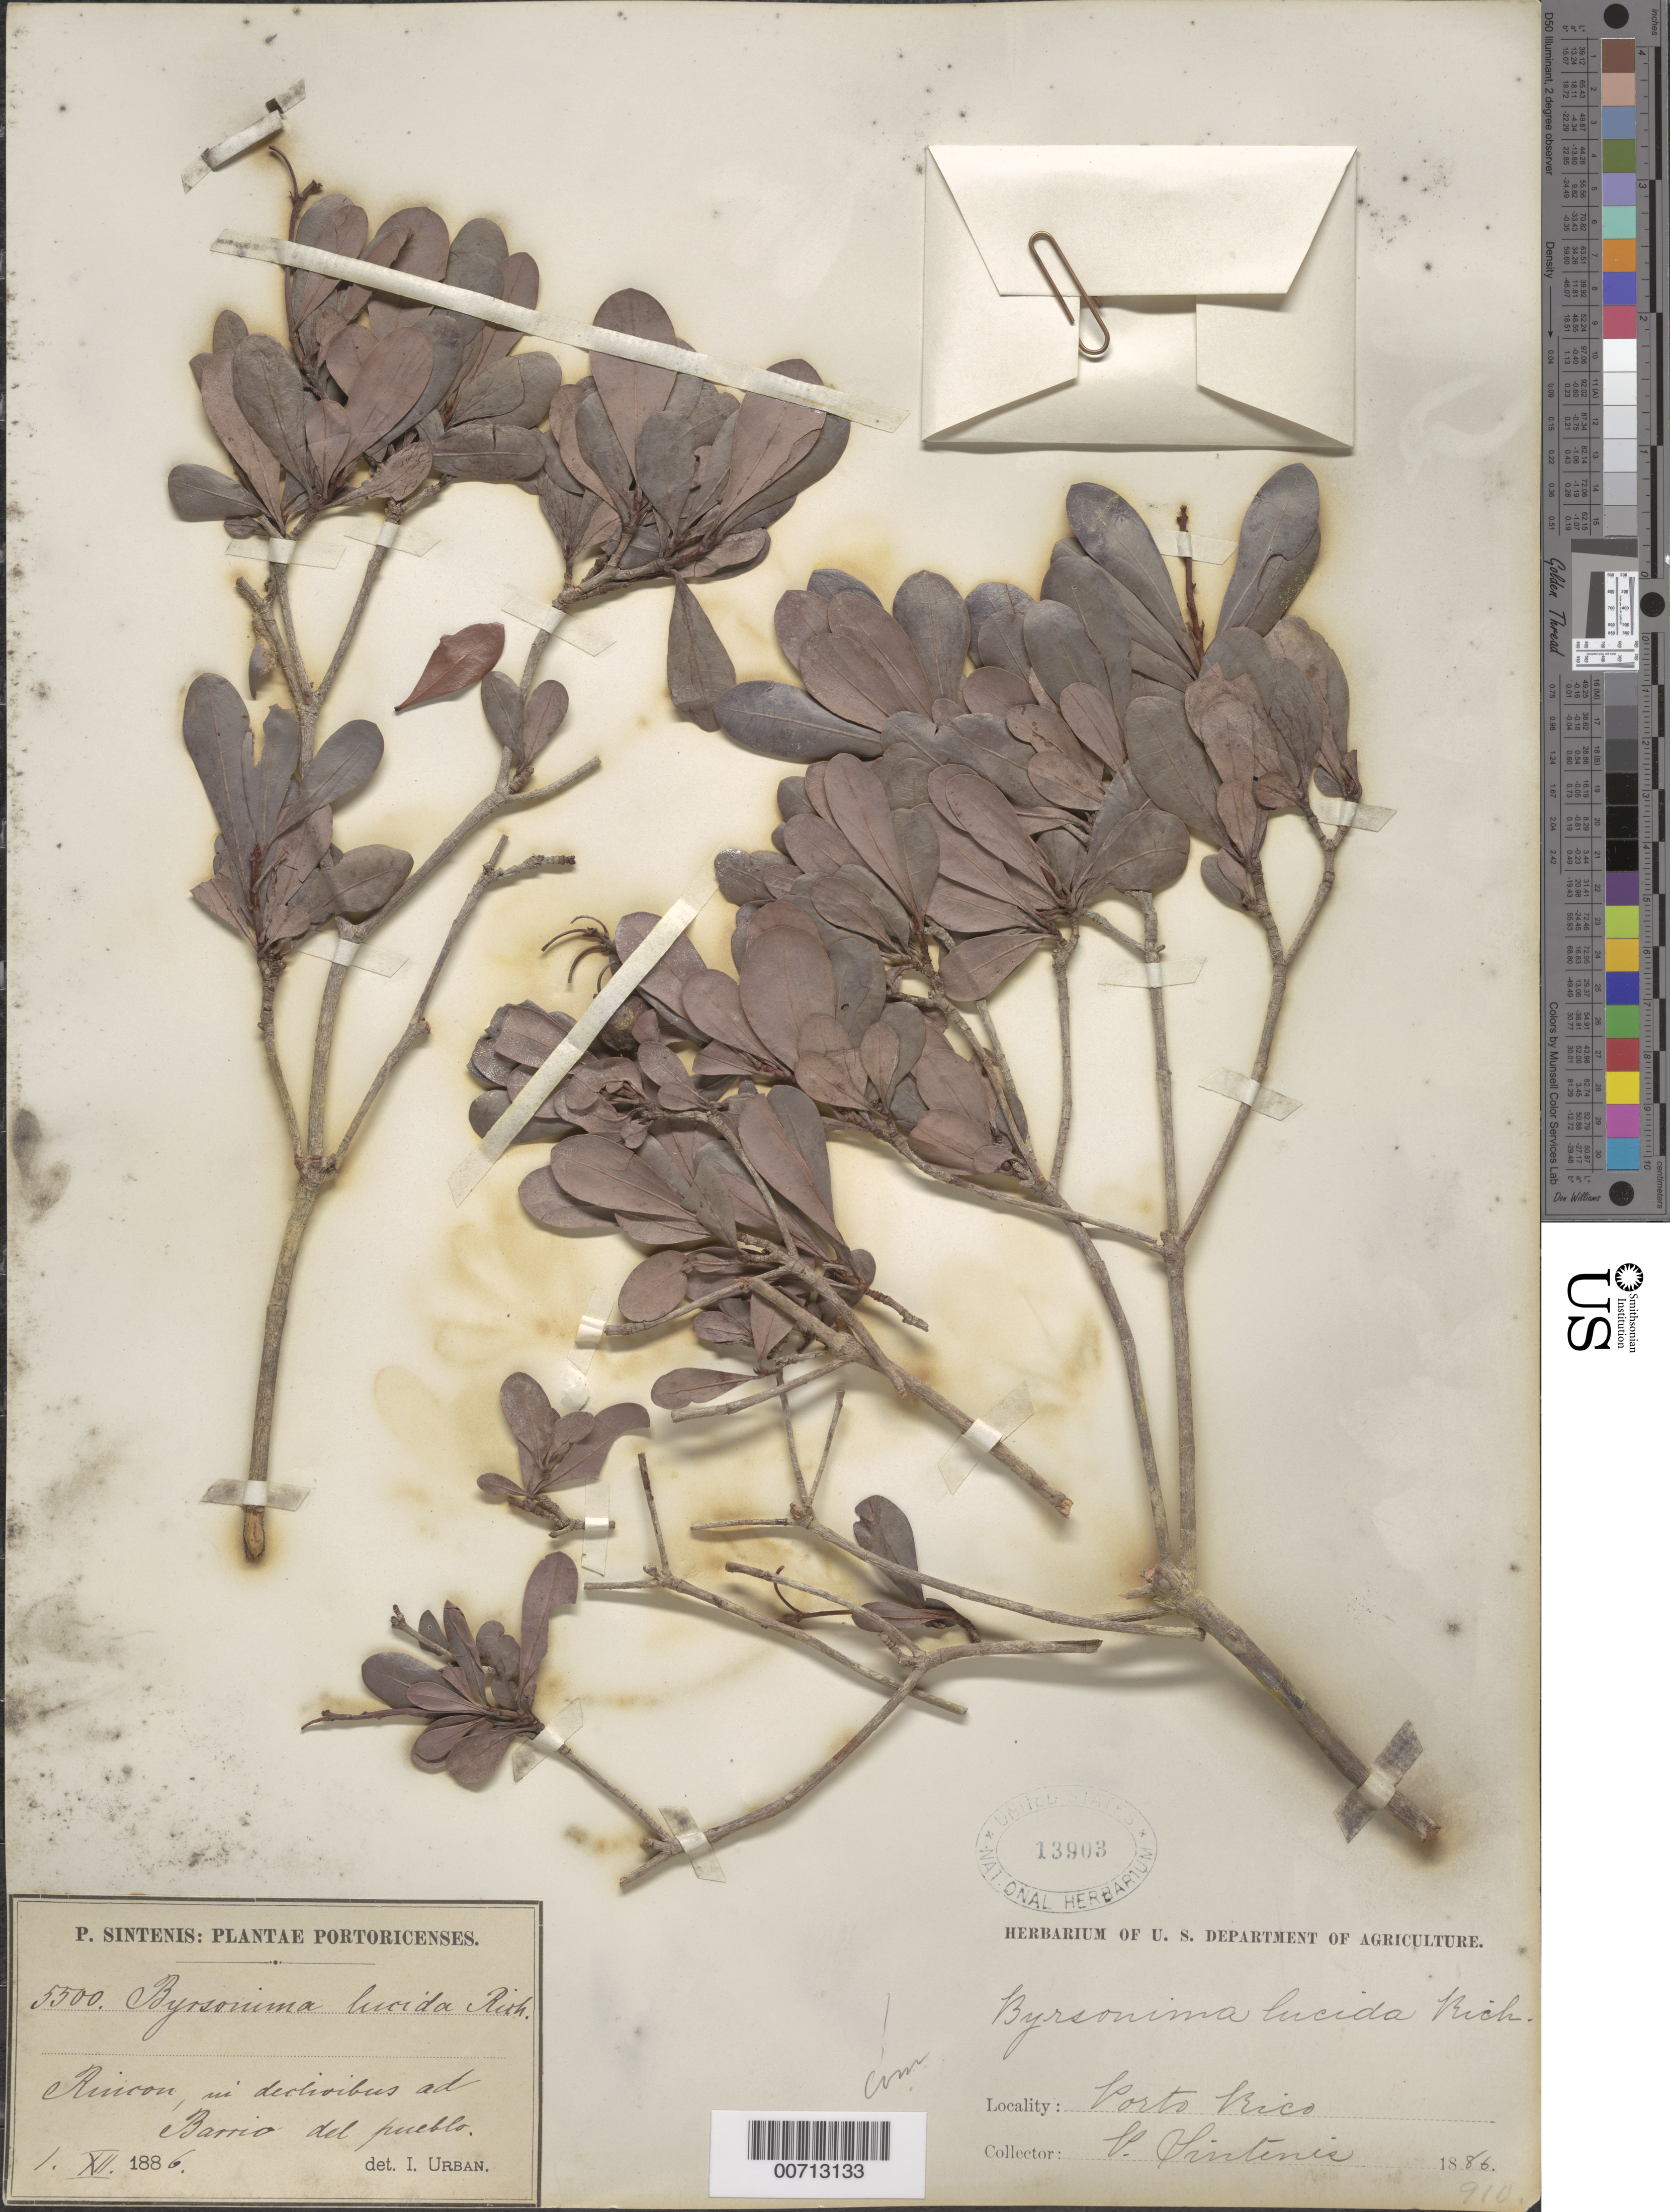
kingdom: Plantae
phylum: Tracheophyta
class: Magnoliopsida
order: Malpighiales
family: Malpighiaceae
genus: Byrsonima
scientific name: Byrsonima lucida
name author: (Mill.) DC.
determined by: Urban, Ignatz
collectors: P. Sintenis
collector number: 5500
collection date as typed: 01 Dec 1886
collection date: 1886-12-01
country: Puerto Rico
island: Greater Antilles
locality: Rincon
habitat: In declivibus ad Barrio del Pueblo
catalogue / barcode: US 13903